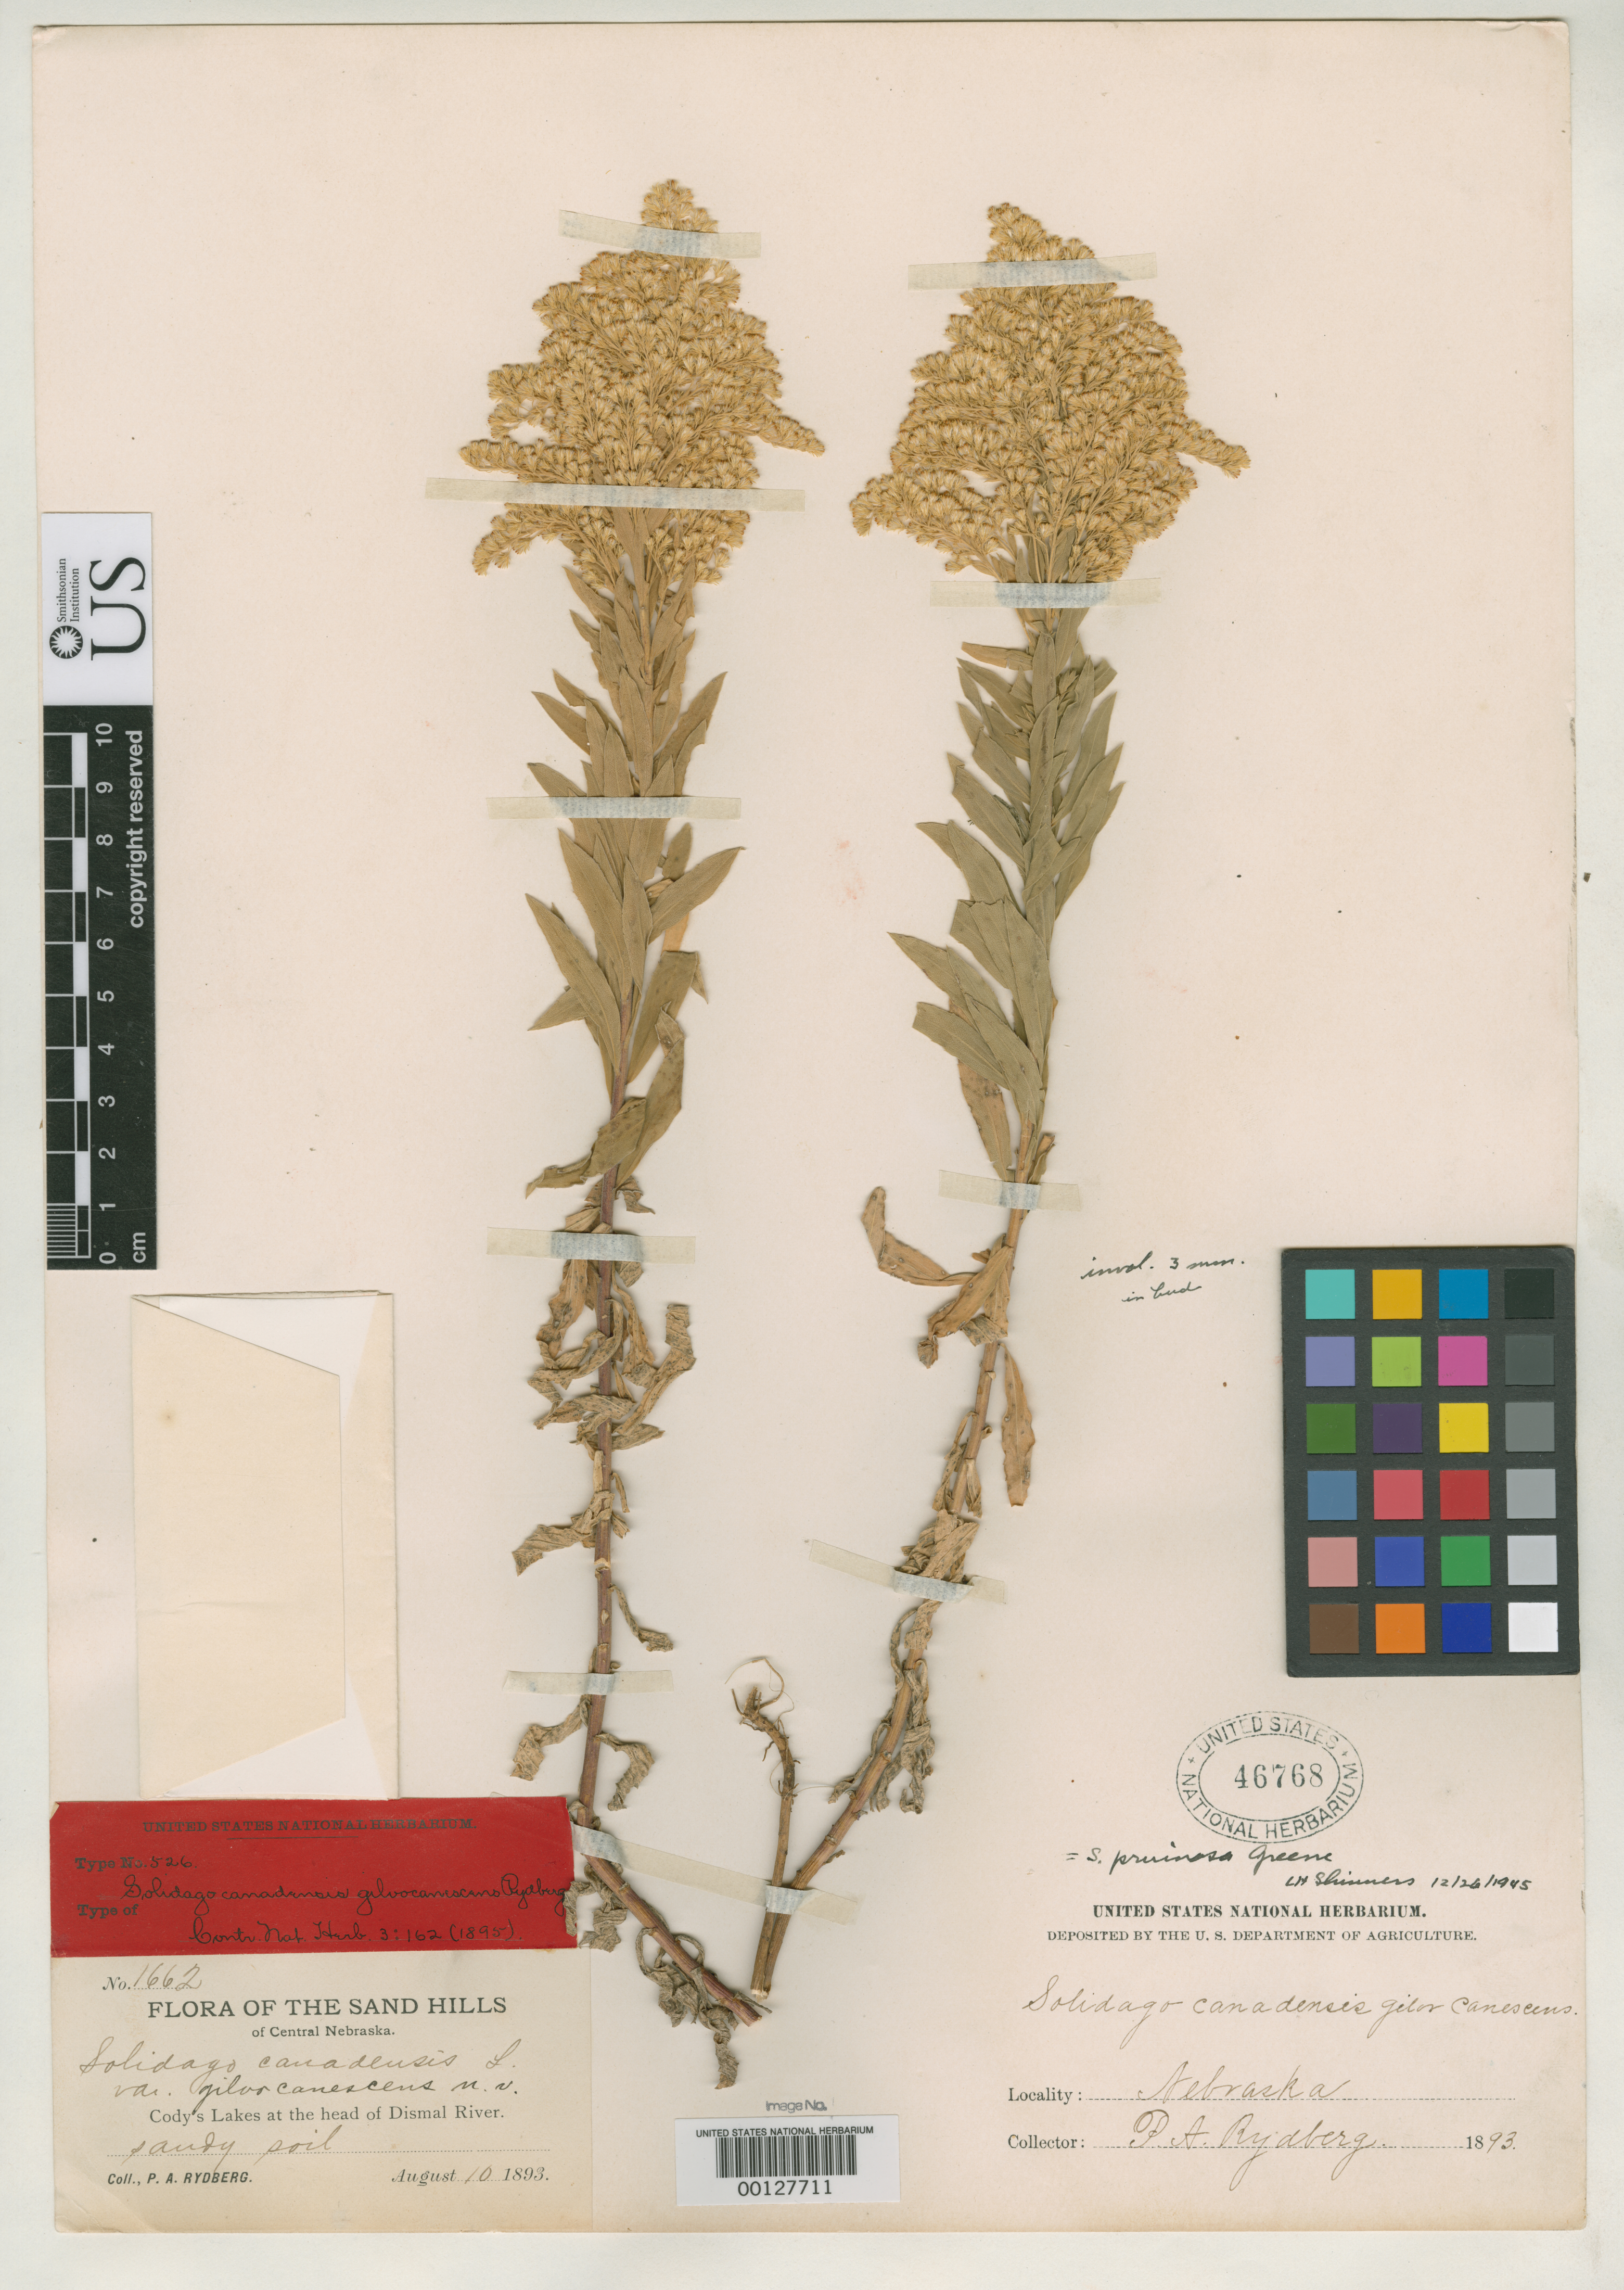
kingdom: Plantae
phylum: Tracheophyta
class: Magnoliopsida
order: Asterales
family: Asteraceae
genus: Solidago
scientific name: Solidago canadensis var. gilvocanescens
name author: Rydb.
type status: Holotype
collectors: P. A. Rydberg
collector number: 1662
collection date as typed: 10 Aug 1893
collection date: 1893-08-10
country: United States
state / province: Nebraska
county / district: Hooker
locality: Cody's Lakes.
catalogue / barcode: US 46768